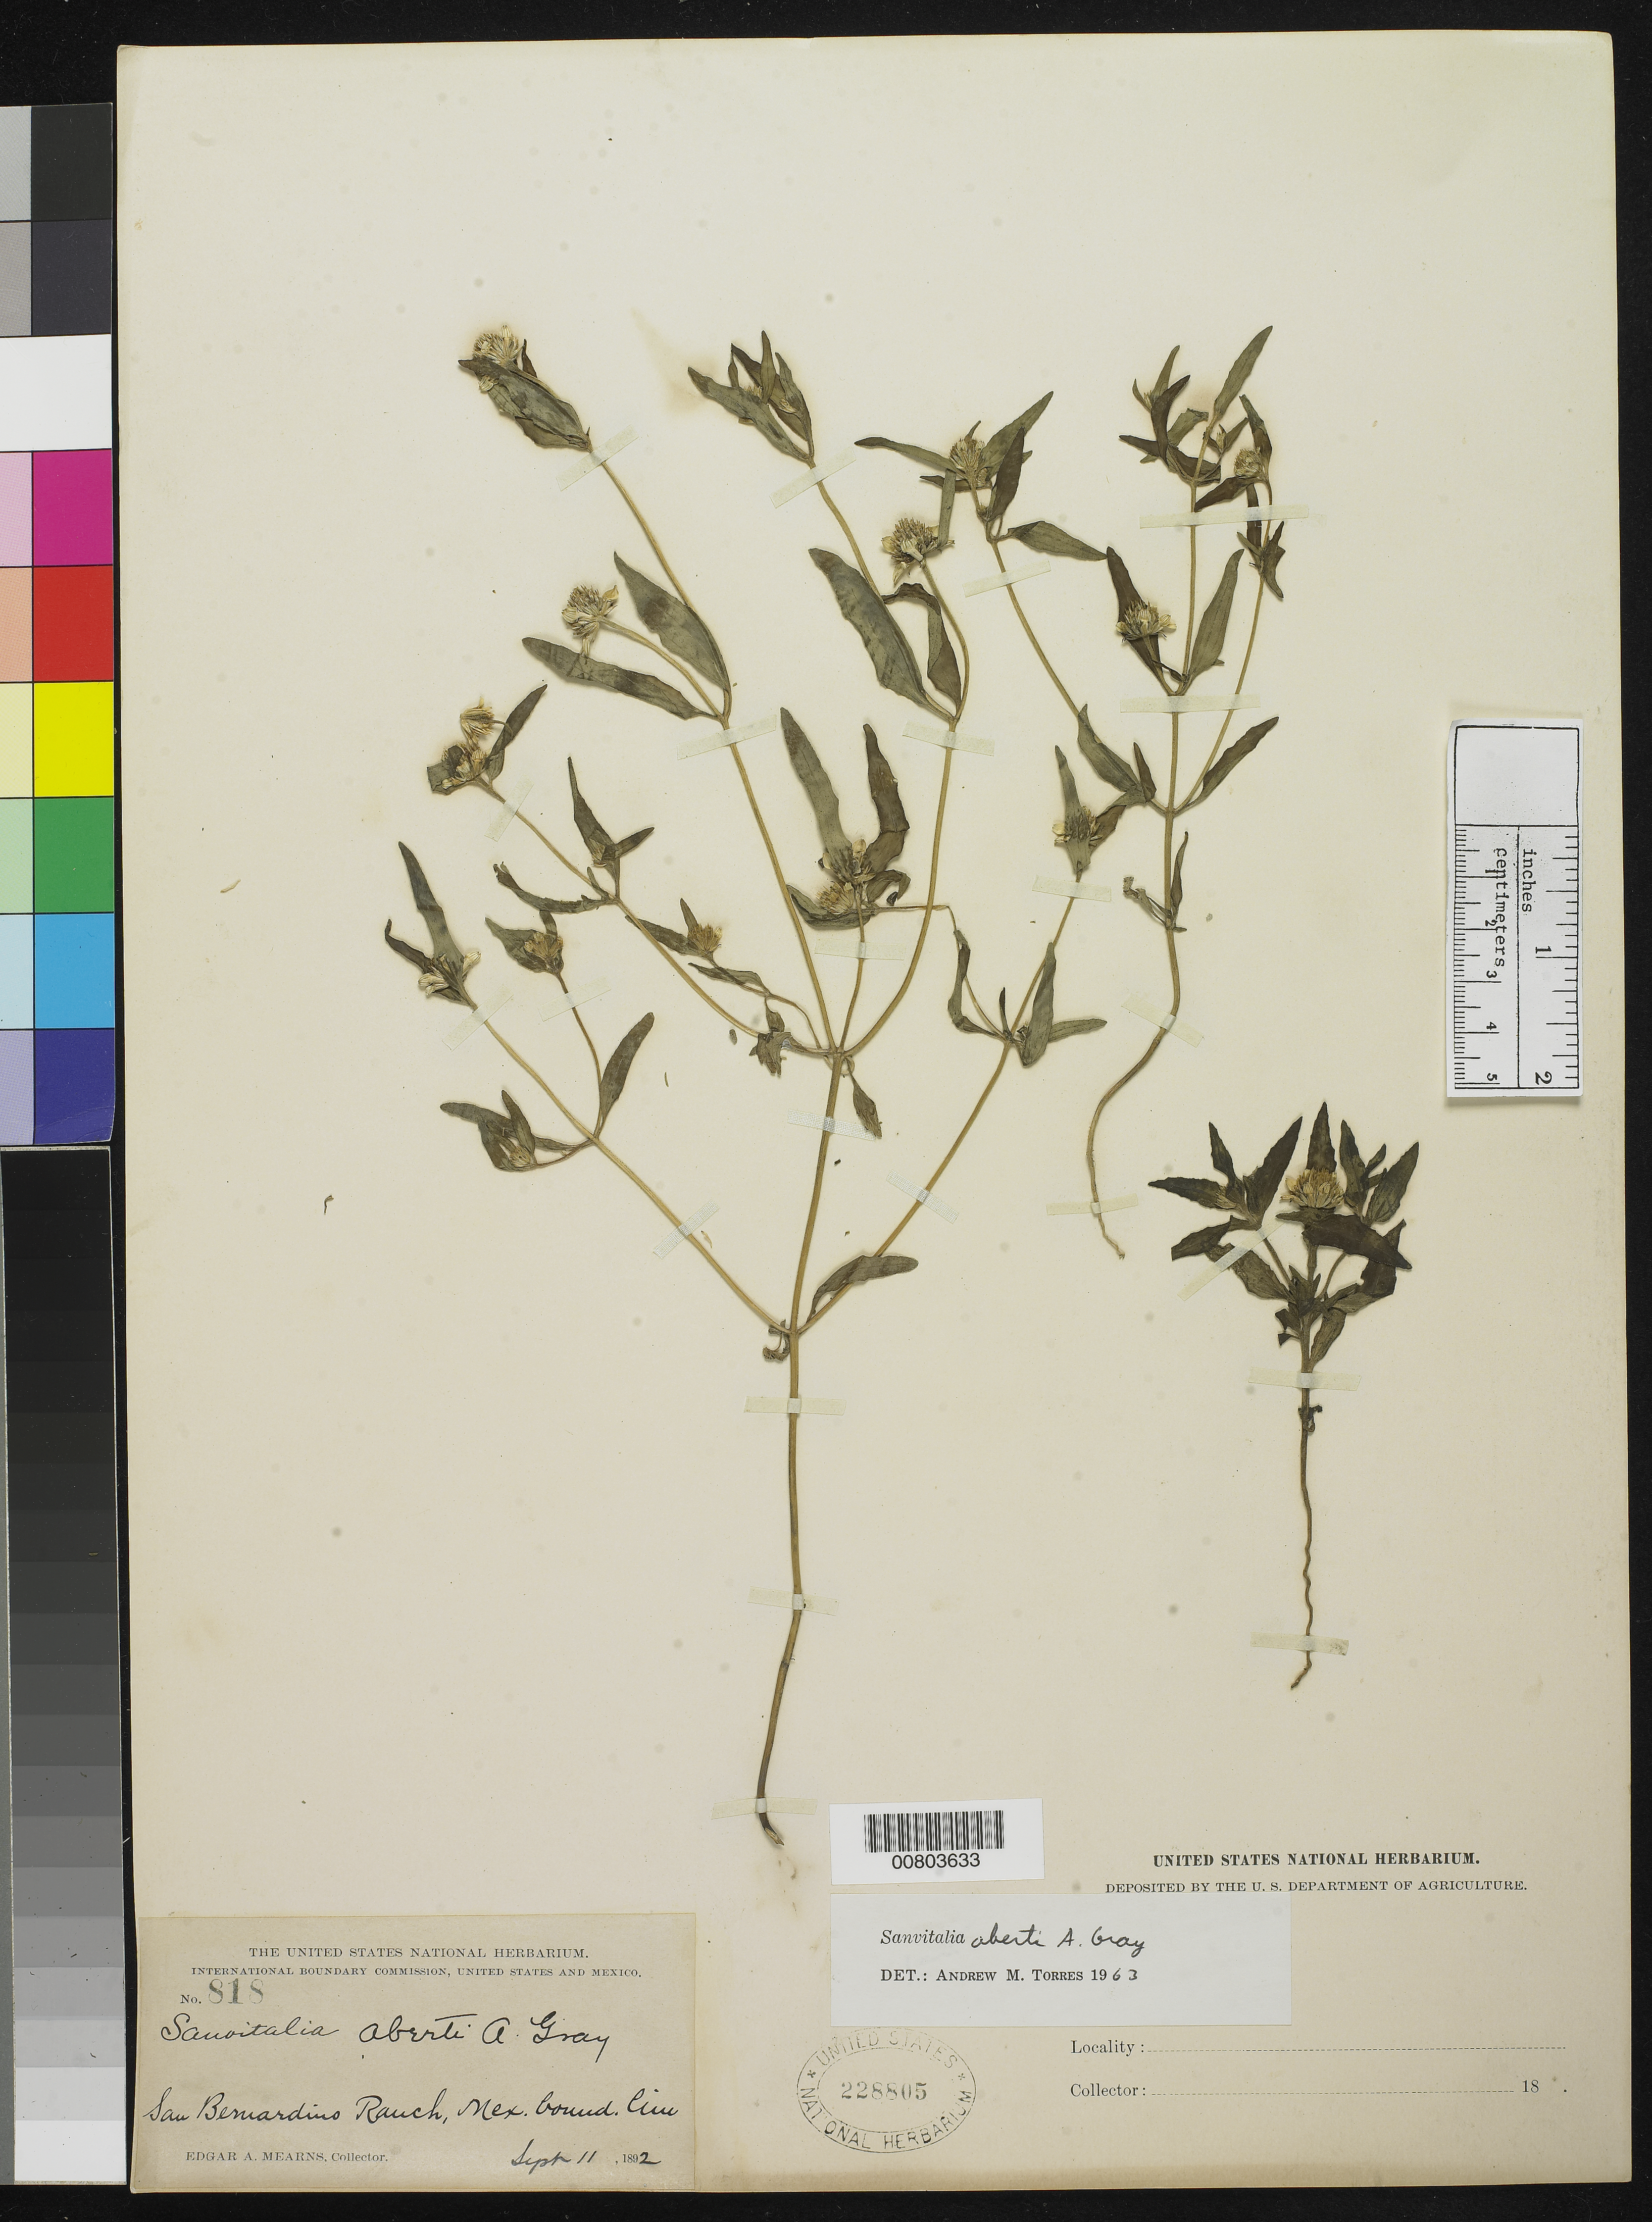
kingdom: Plantae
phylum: Tracheophyta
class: Magnoliopsida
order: Asterales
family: Asteraceae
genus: Sanvitalia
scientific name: Sanvitalia aberti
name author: A. Gray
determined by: Skibicki, Samuel V.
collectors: E. A. Mearns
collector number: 818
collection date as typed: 11 Sep 1892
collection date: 1892-09-11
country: United States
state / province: Arizona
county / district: Cochise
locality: San Bernardino Ranch, Mexican Boundary Line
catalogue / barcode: US 228805